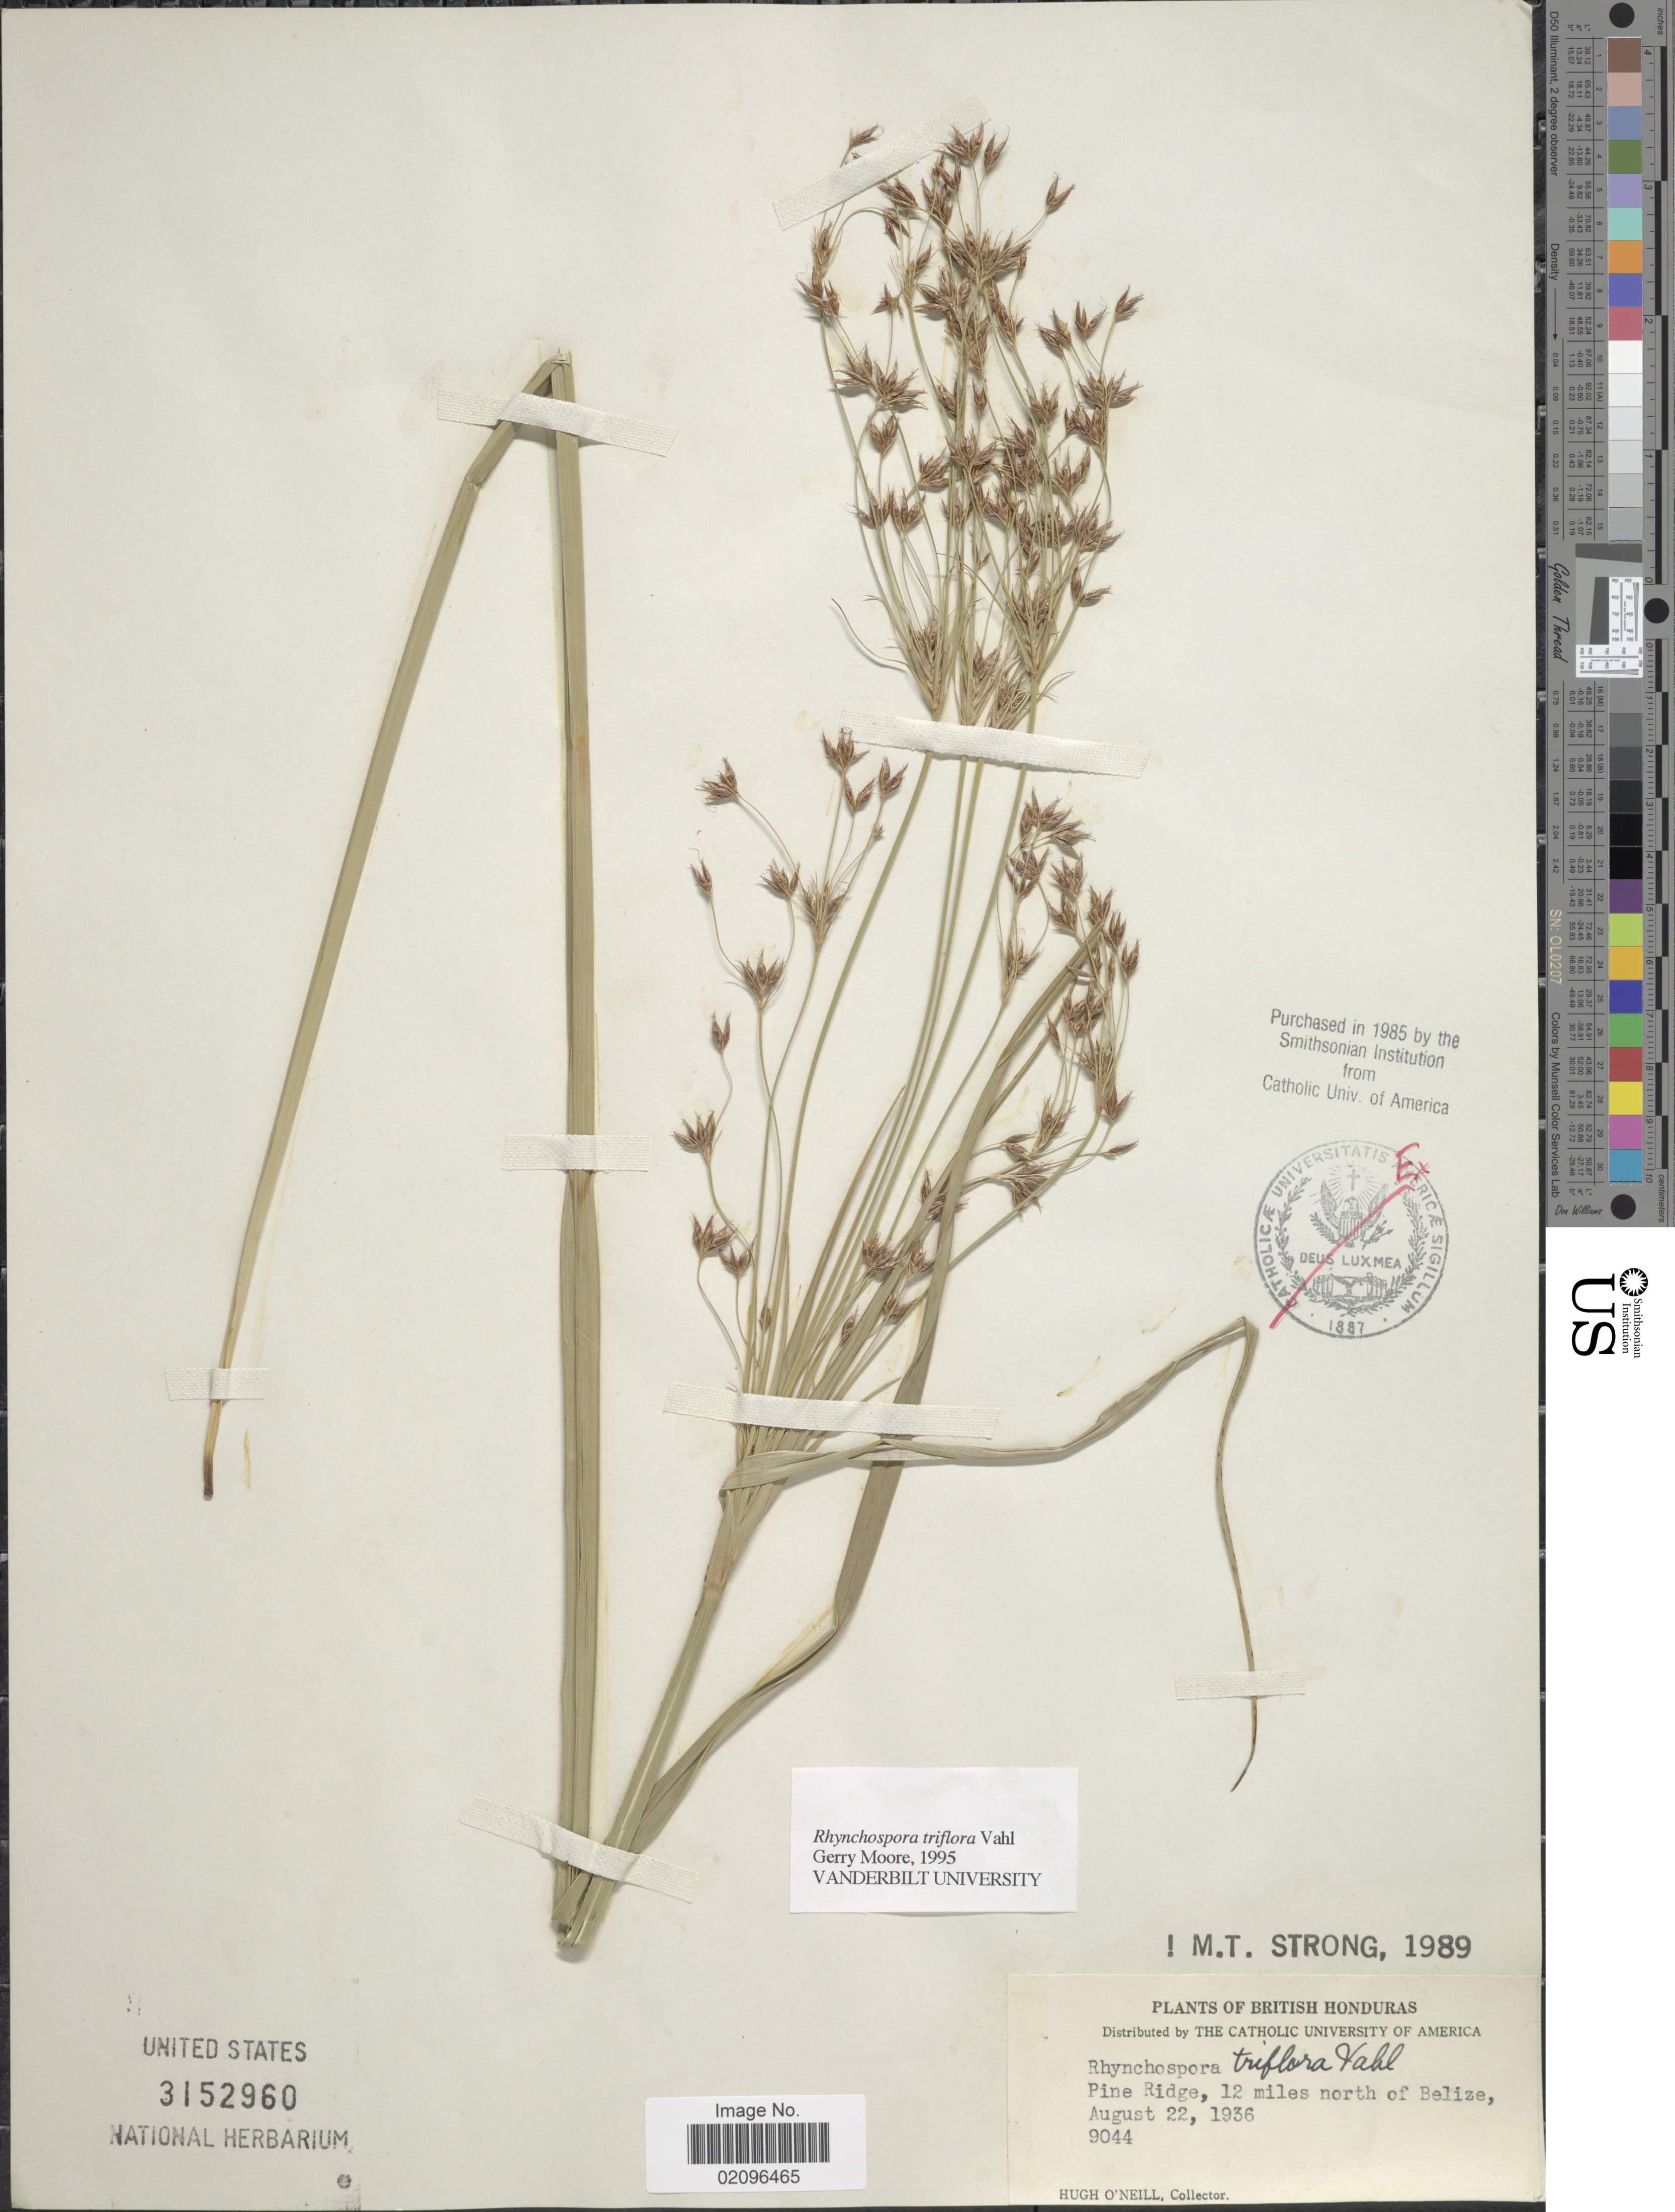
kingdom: Plantae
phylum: Tracheophyta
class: Liliopsida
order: Poales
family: Cyperaceae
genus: Rhynchospora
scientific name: Rhynchospora triflora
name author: Vahl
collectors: H. O'Neill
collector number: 9044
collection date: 1936-08-22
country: Belize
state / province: Belize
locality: British Honduras, Pine Ridge, 12 miles north of Belize.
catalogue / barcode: US 3152960